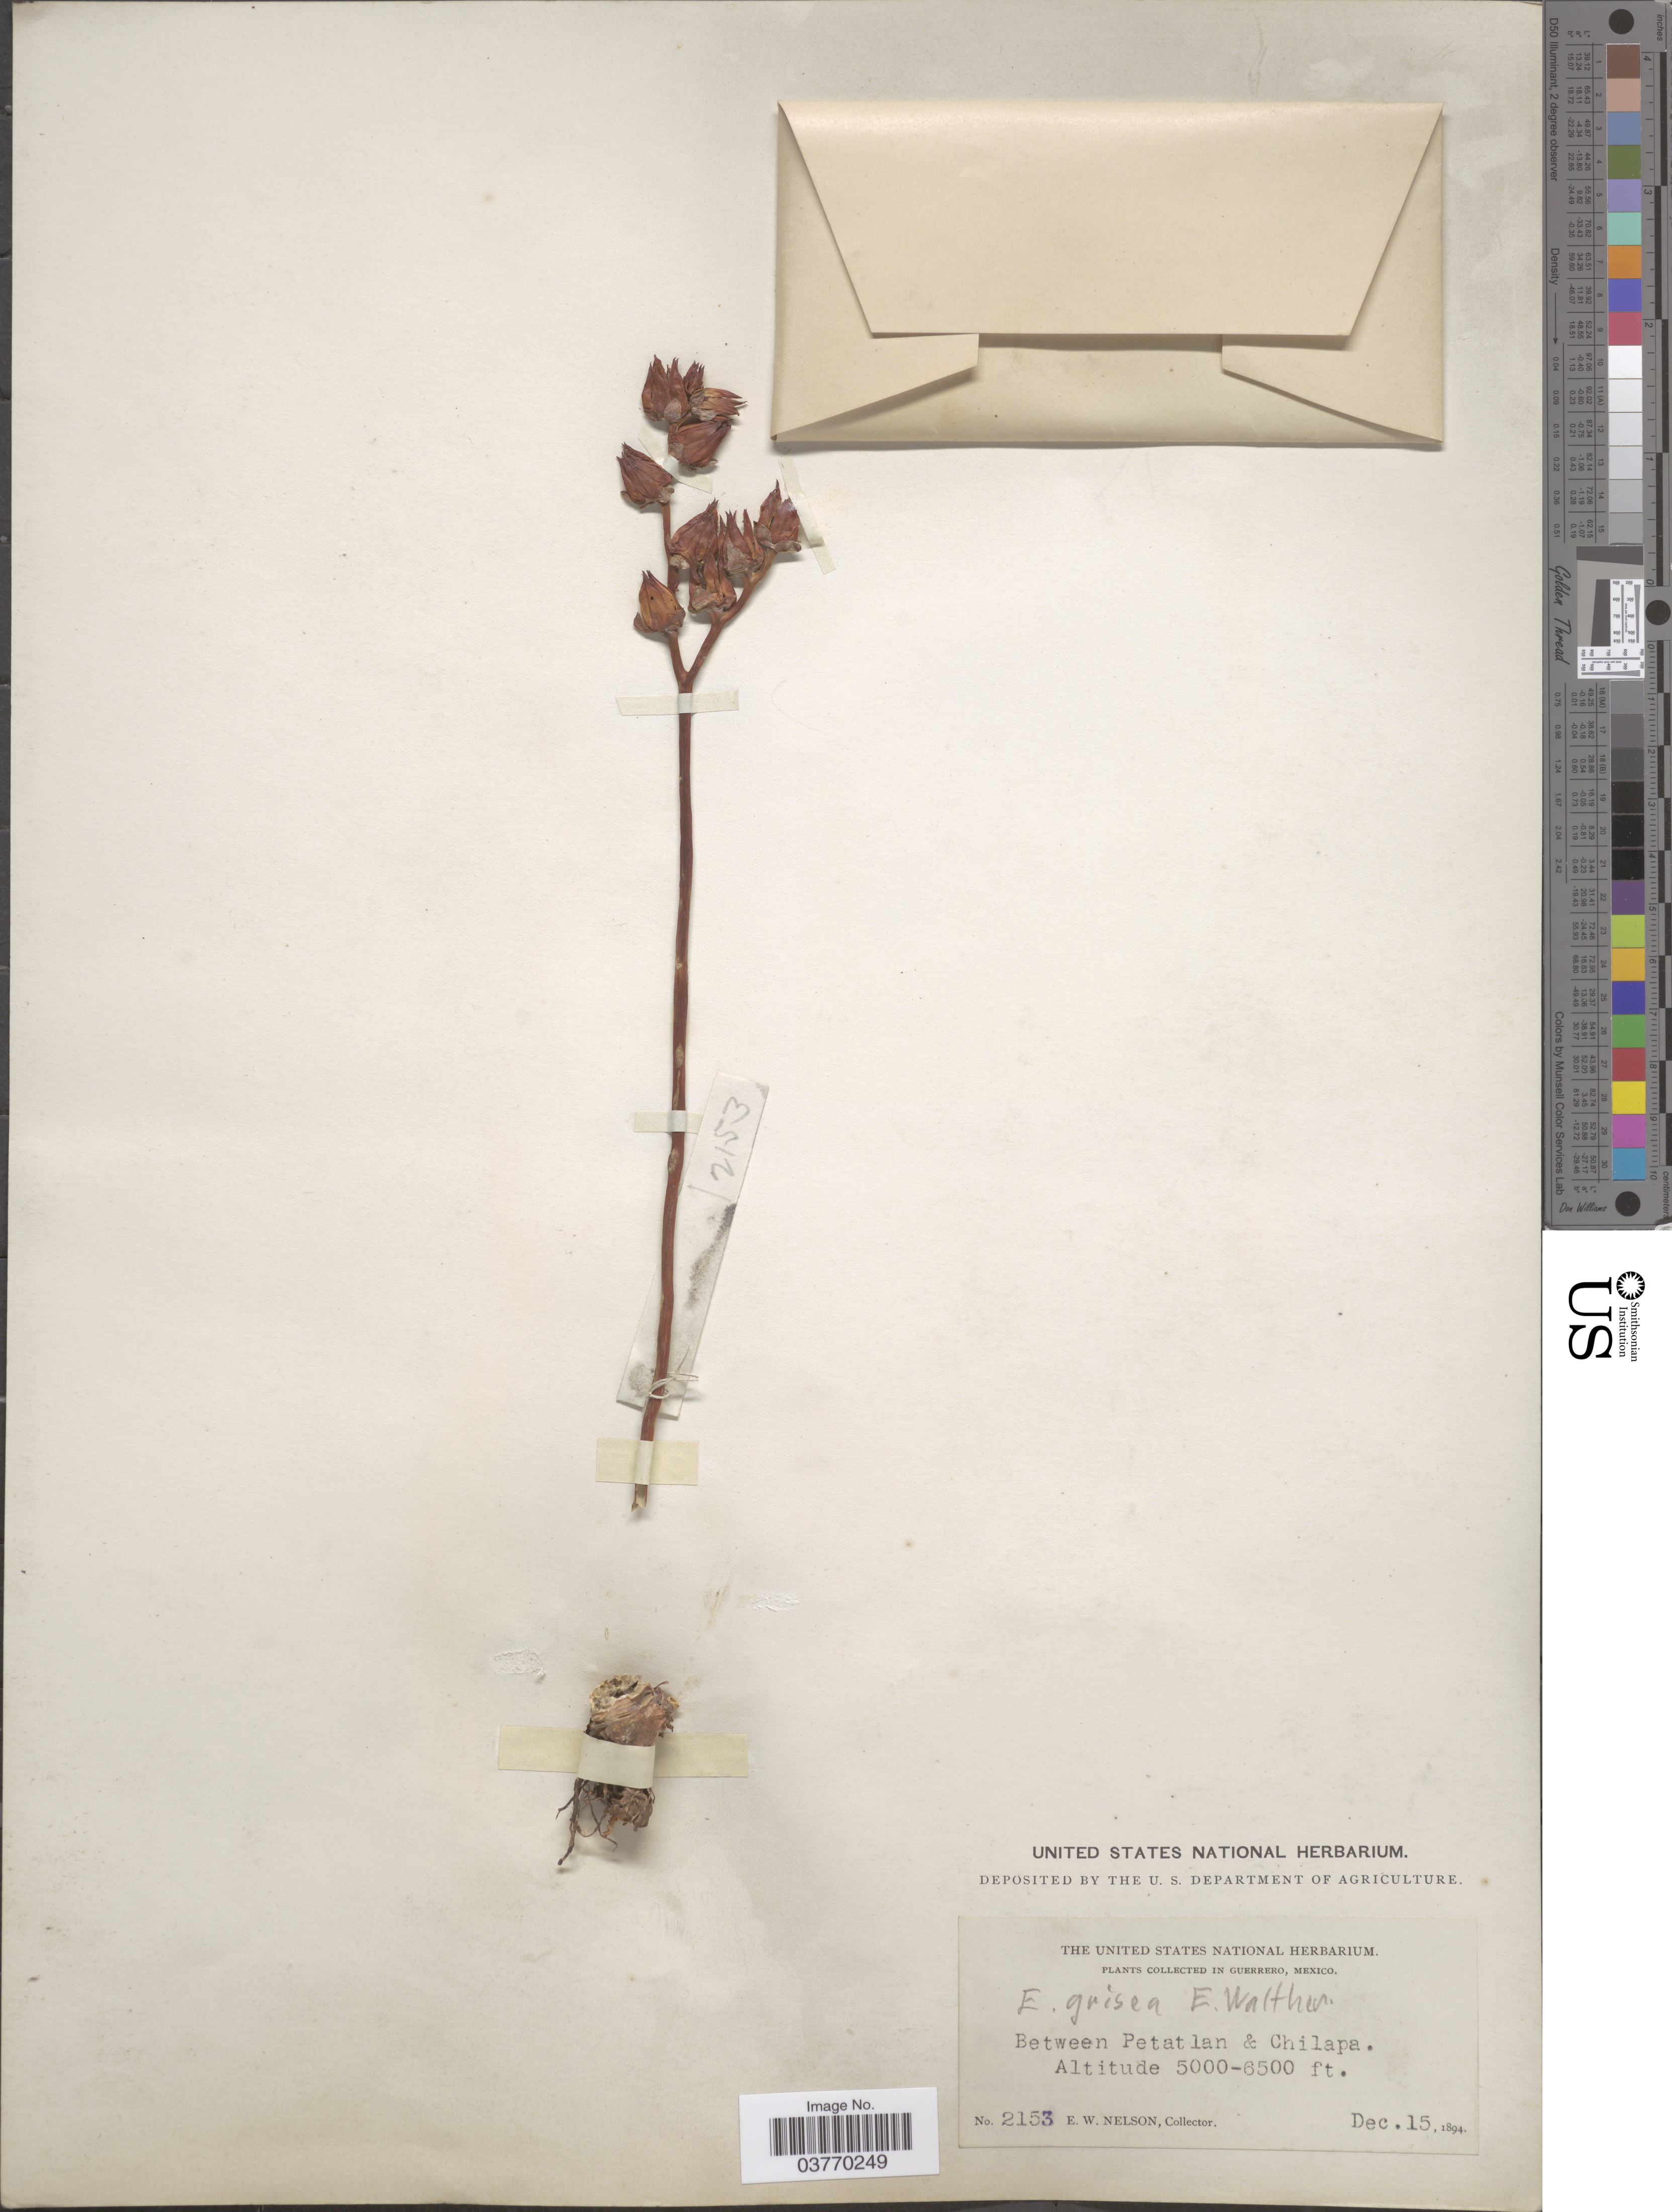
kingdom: Plantae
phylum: Tracheophyta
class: Magnoliopsida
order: Saxifragales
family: Crassulaceae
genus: Echeveria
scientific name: Echeveria grisea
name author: E. Walther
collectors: E. W. Nelson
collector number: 2153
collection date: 1894-12-15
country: Mexico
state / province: Guerrero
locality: Between Petatlan & Chilapa.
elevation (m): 1524